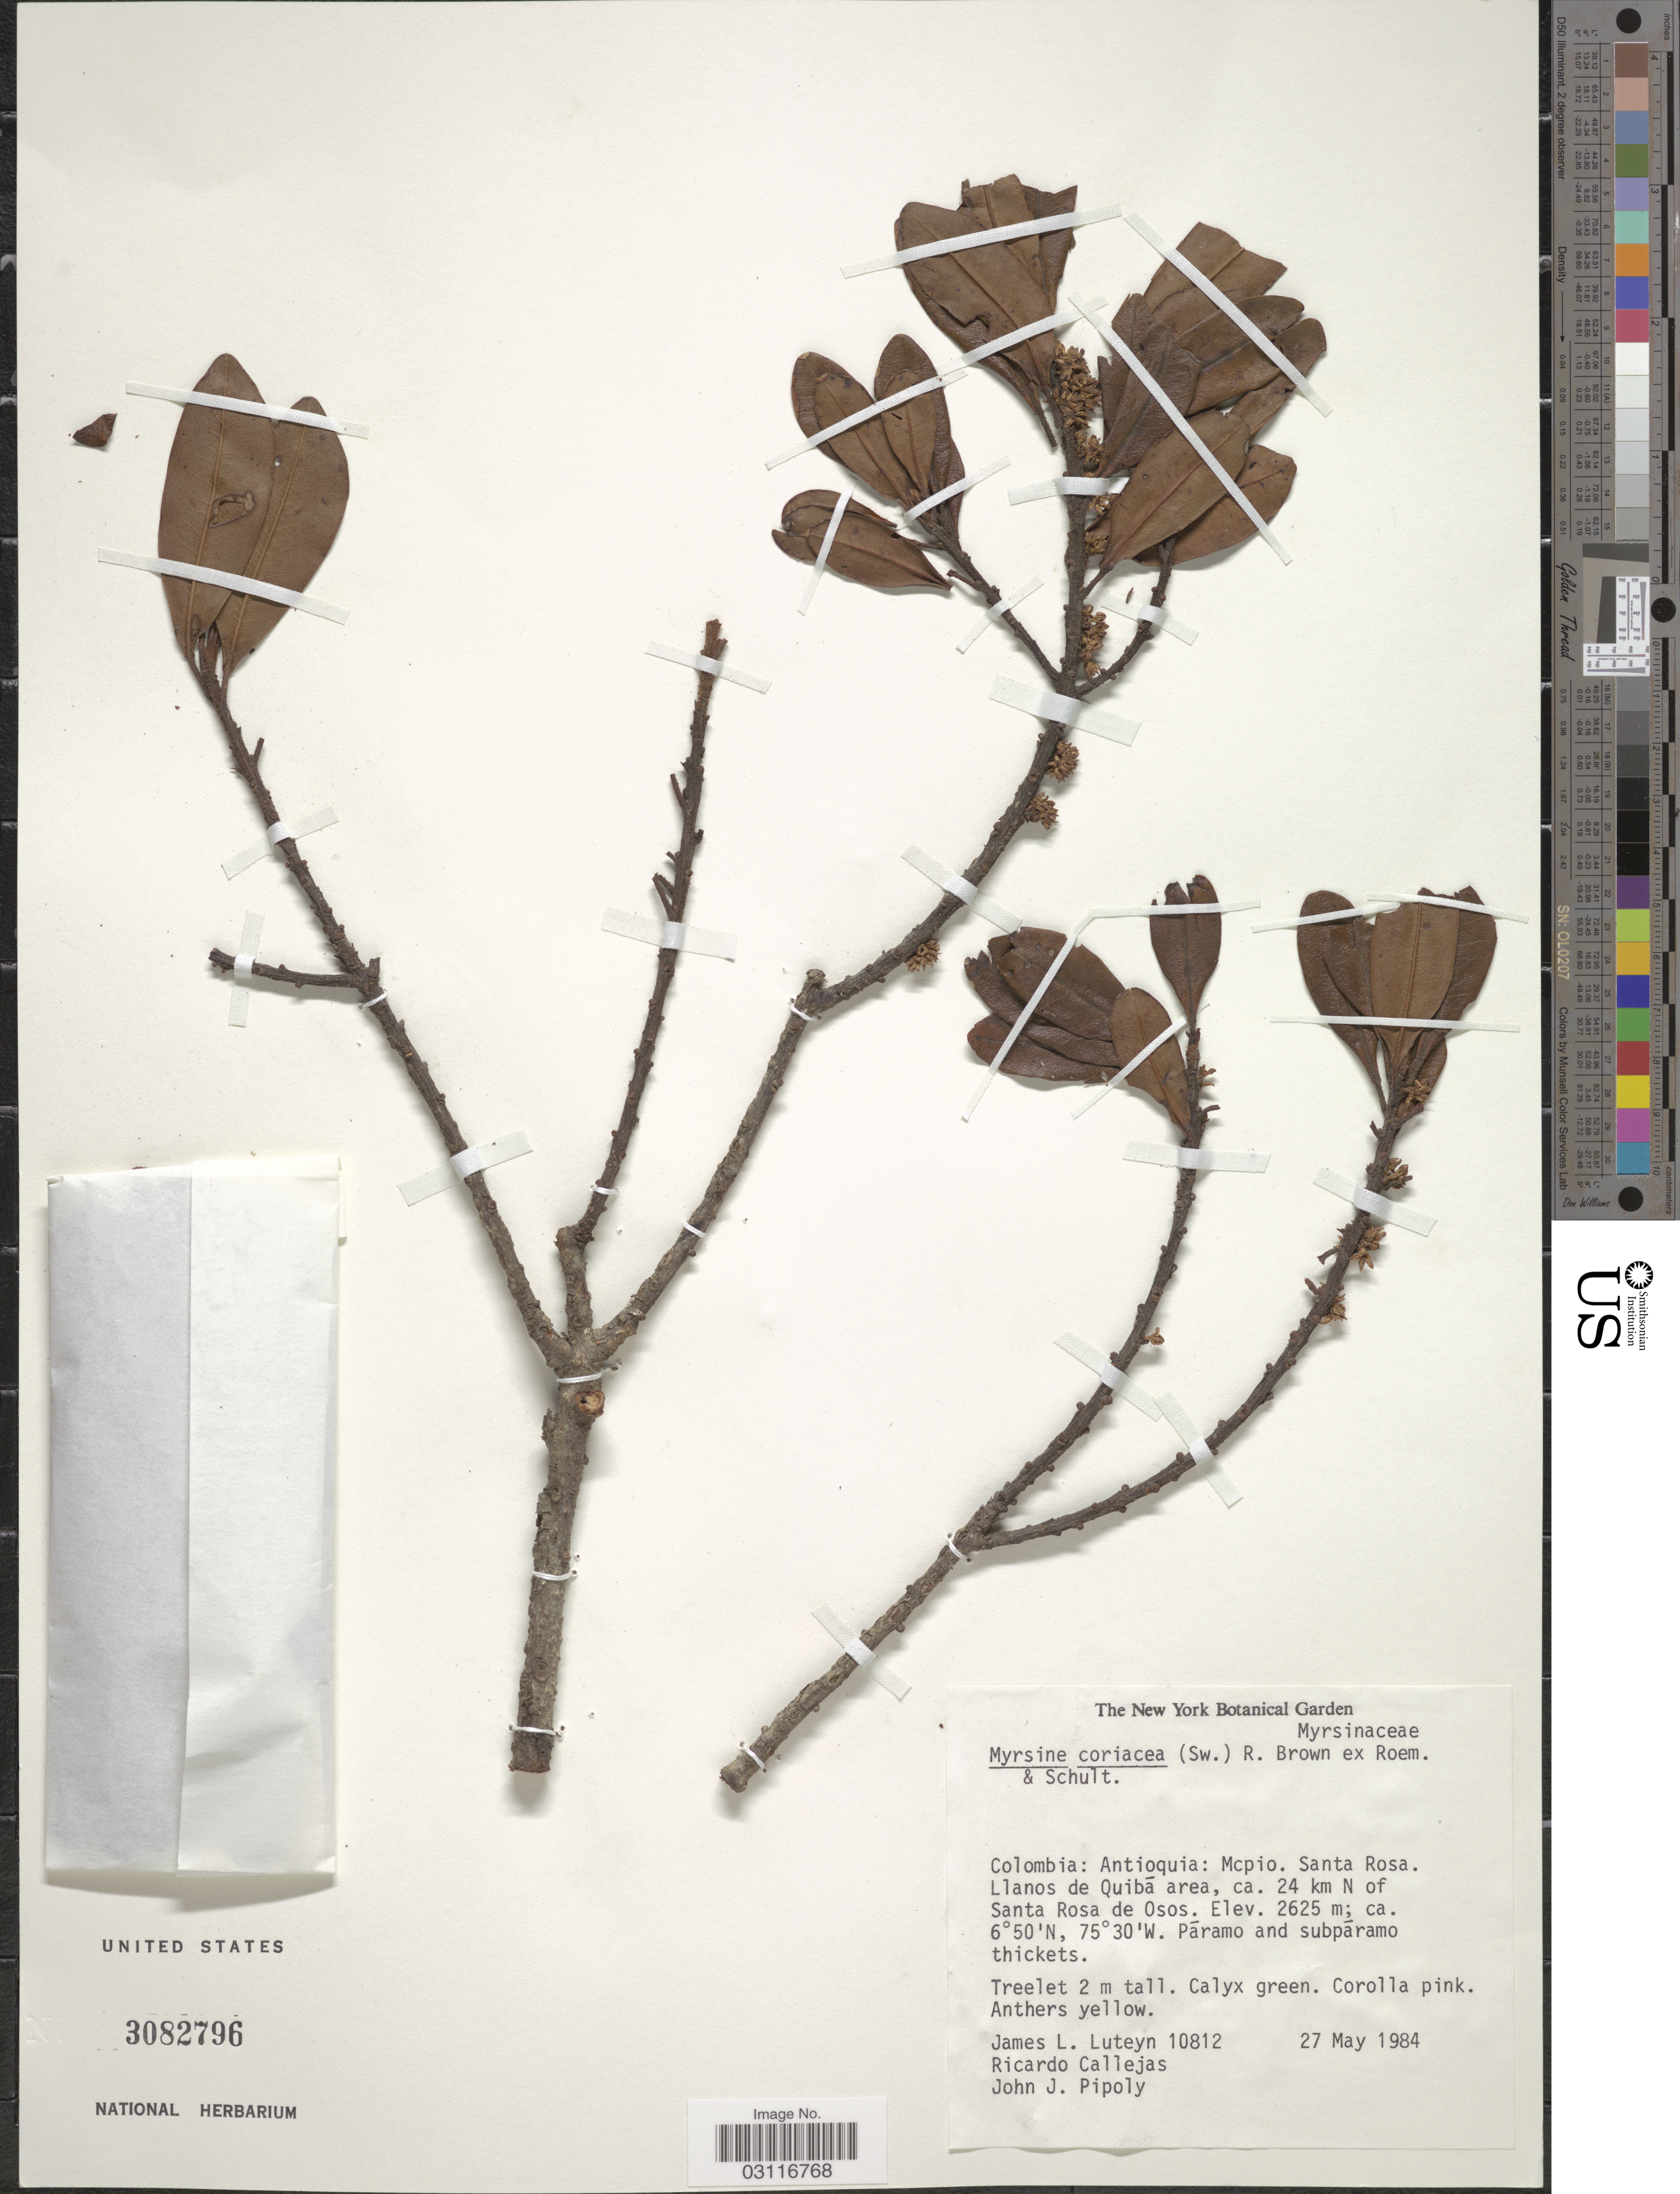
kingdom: Plantae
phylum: Tracheophyta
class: Magnoliopsida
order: Ericales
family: Primulaceae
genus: Myrsine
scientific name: Myrsine coriacea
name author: (Sw.) R. Br. ex Roem. & Schult.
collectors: J. Luteyn, R. Callejas & J. J. Pipoly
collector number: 10812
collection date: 1984-05-27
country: Colombia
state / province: Antioquia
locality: Mcpio. Santa Rosa. Llanos de Quibá area, ca. 24 km N of Santa Rosa de Osos.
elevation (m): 2625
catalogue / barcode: US 3082796